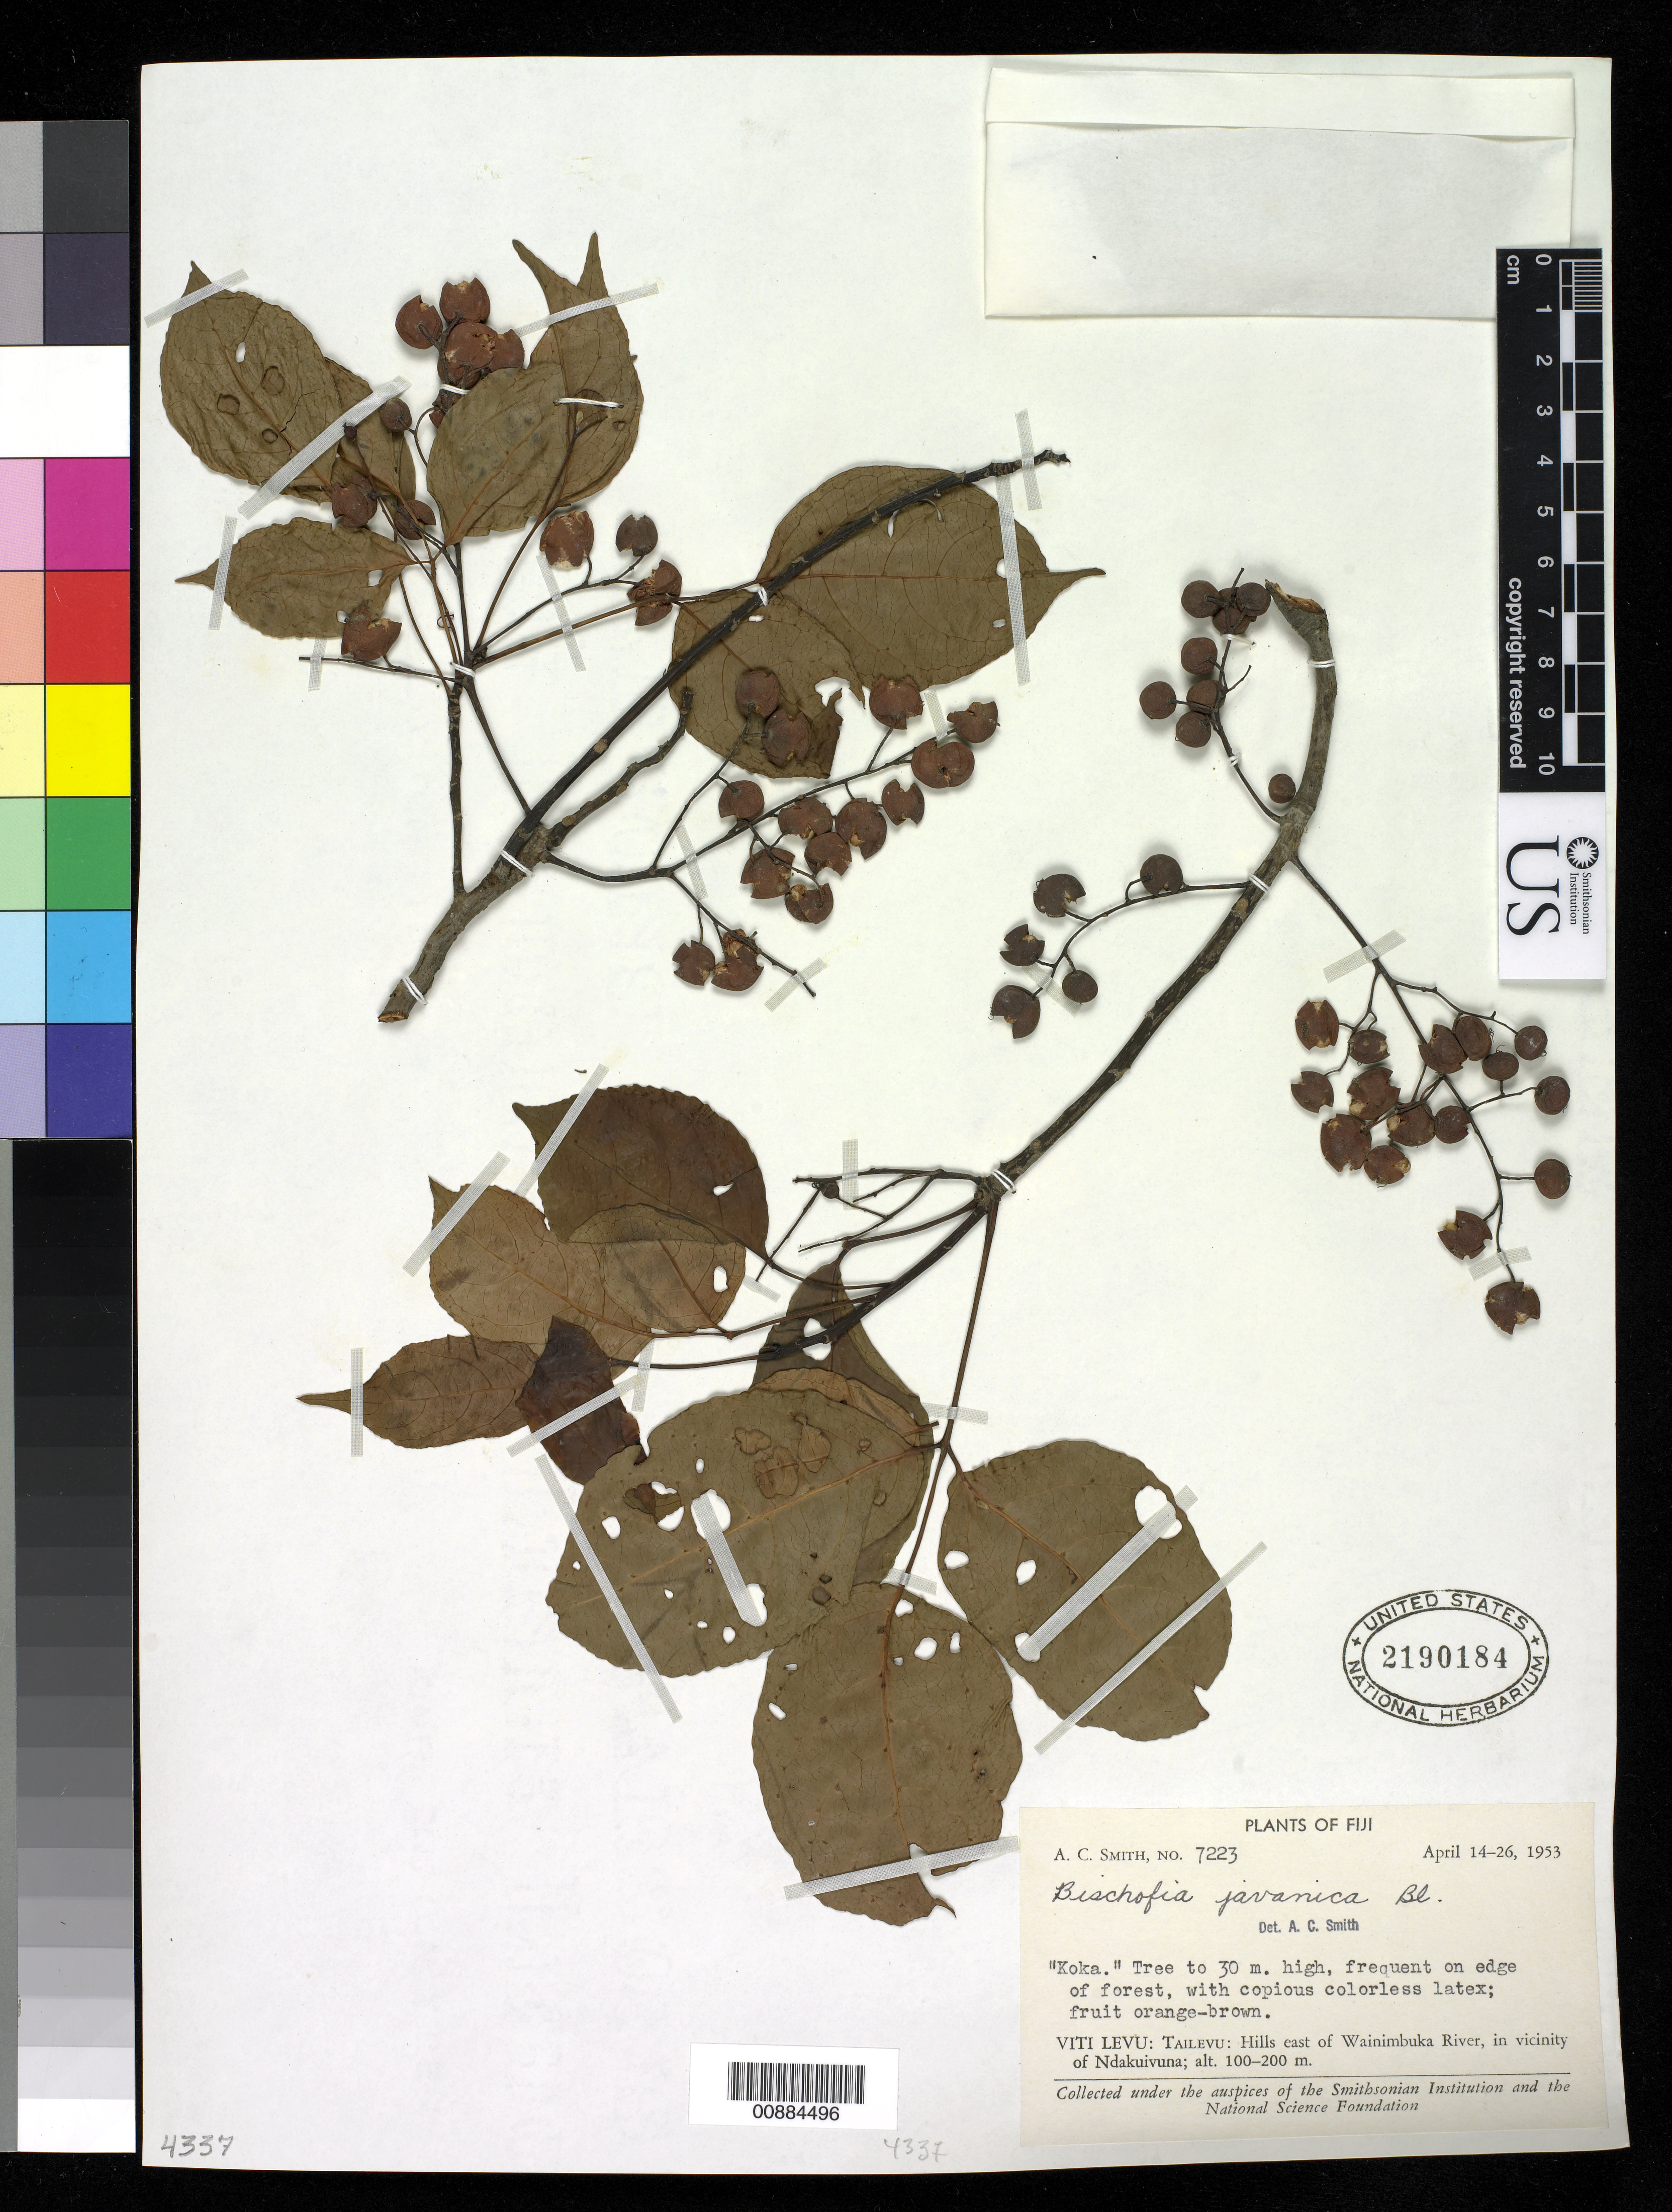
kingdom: Plantae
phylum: Tracheophyta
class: Magnoliopsida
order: Malpighiales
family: Phyllanthaceae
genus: Bischofia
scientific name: Bischofia javanica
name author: Blume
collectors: C. A. Smith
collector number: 7223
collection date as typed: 14 Apr 1953 to 16 Apr 1953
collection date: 1953-04-14/1953-04-16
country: Fiji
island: Viti Levu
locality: Tailevu, hills east of Wainimbuka River, in the vicinity of Ndakuivuna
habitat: frequent on edge of forest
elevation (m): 100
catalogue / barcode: US 2190184